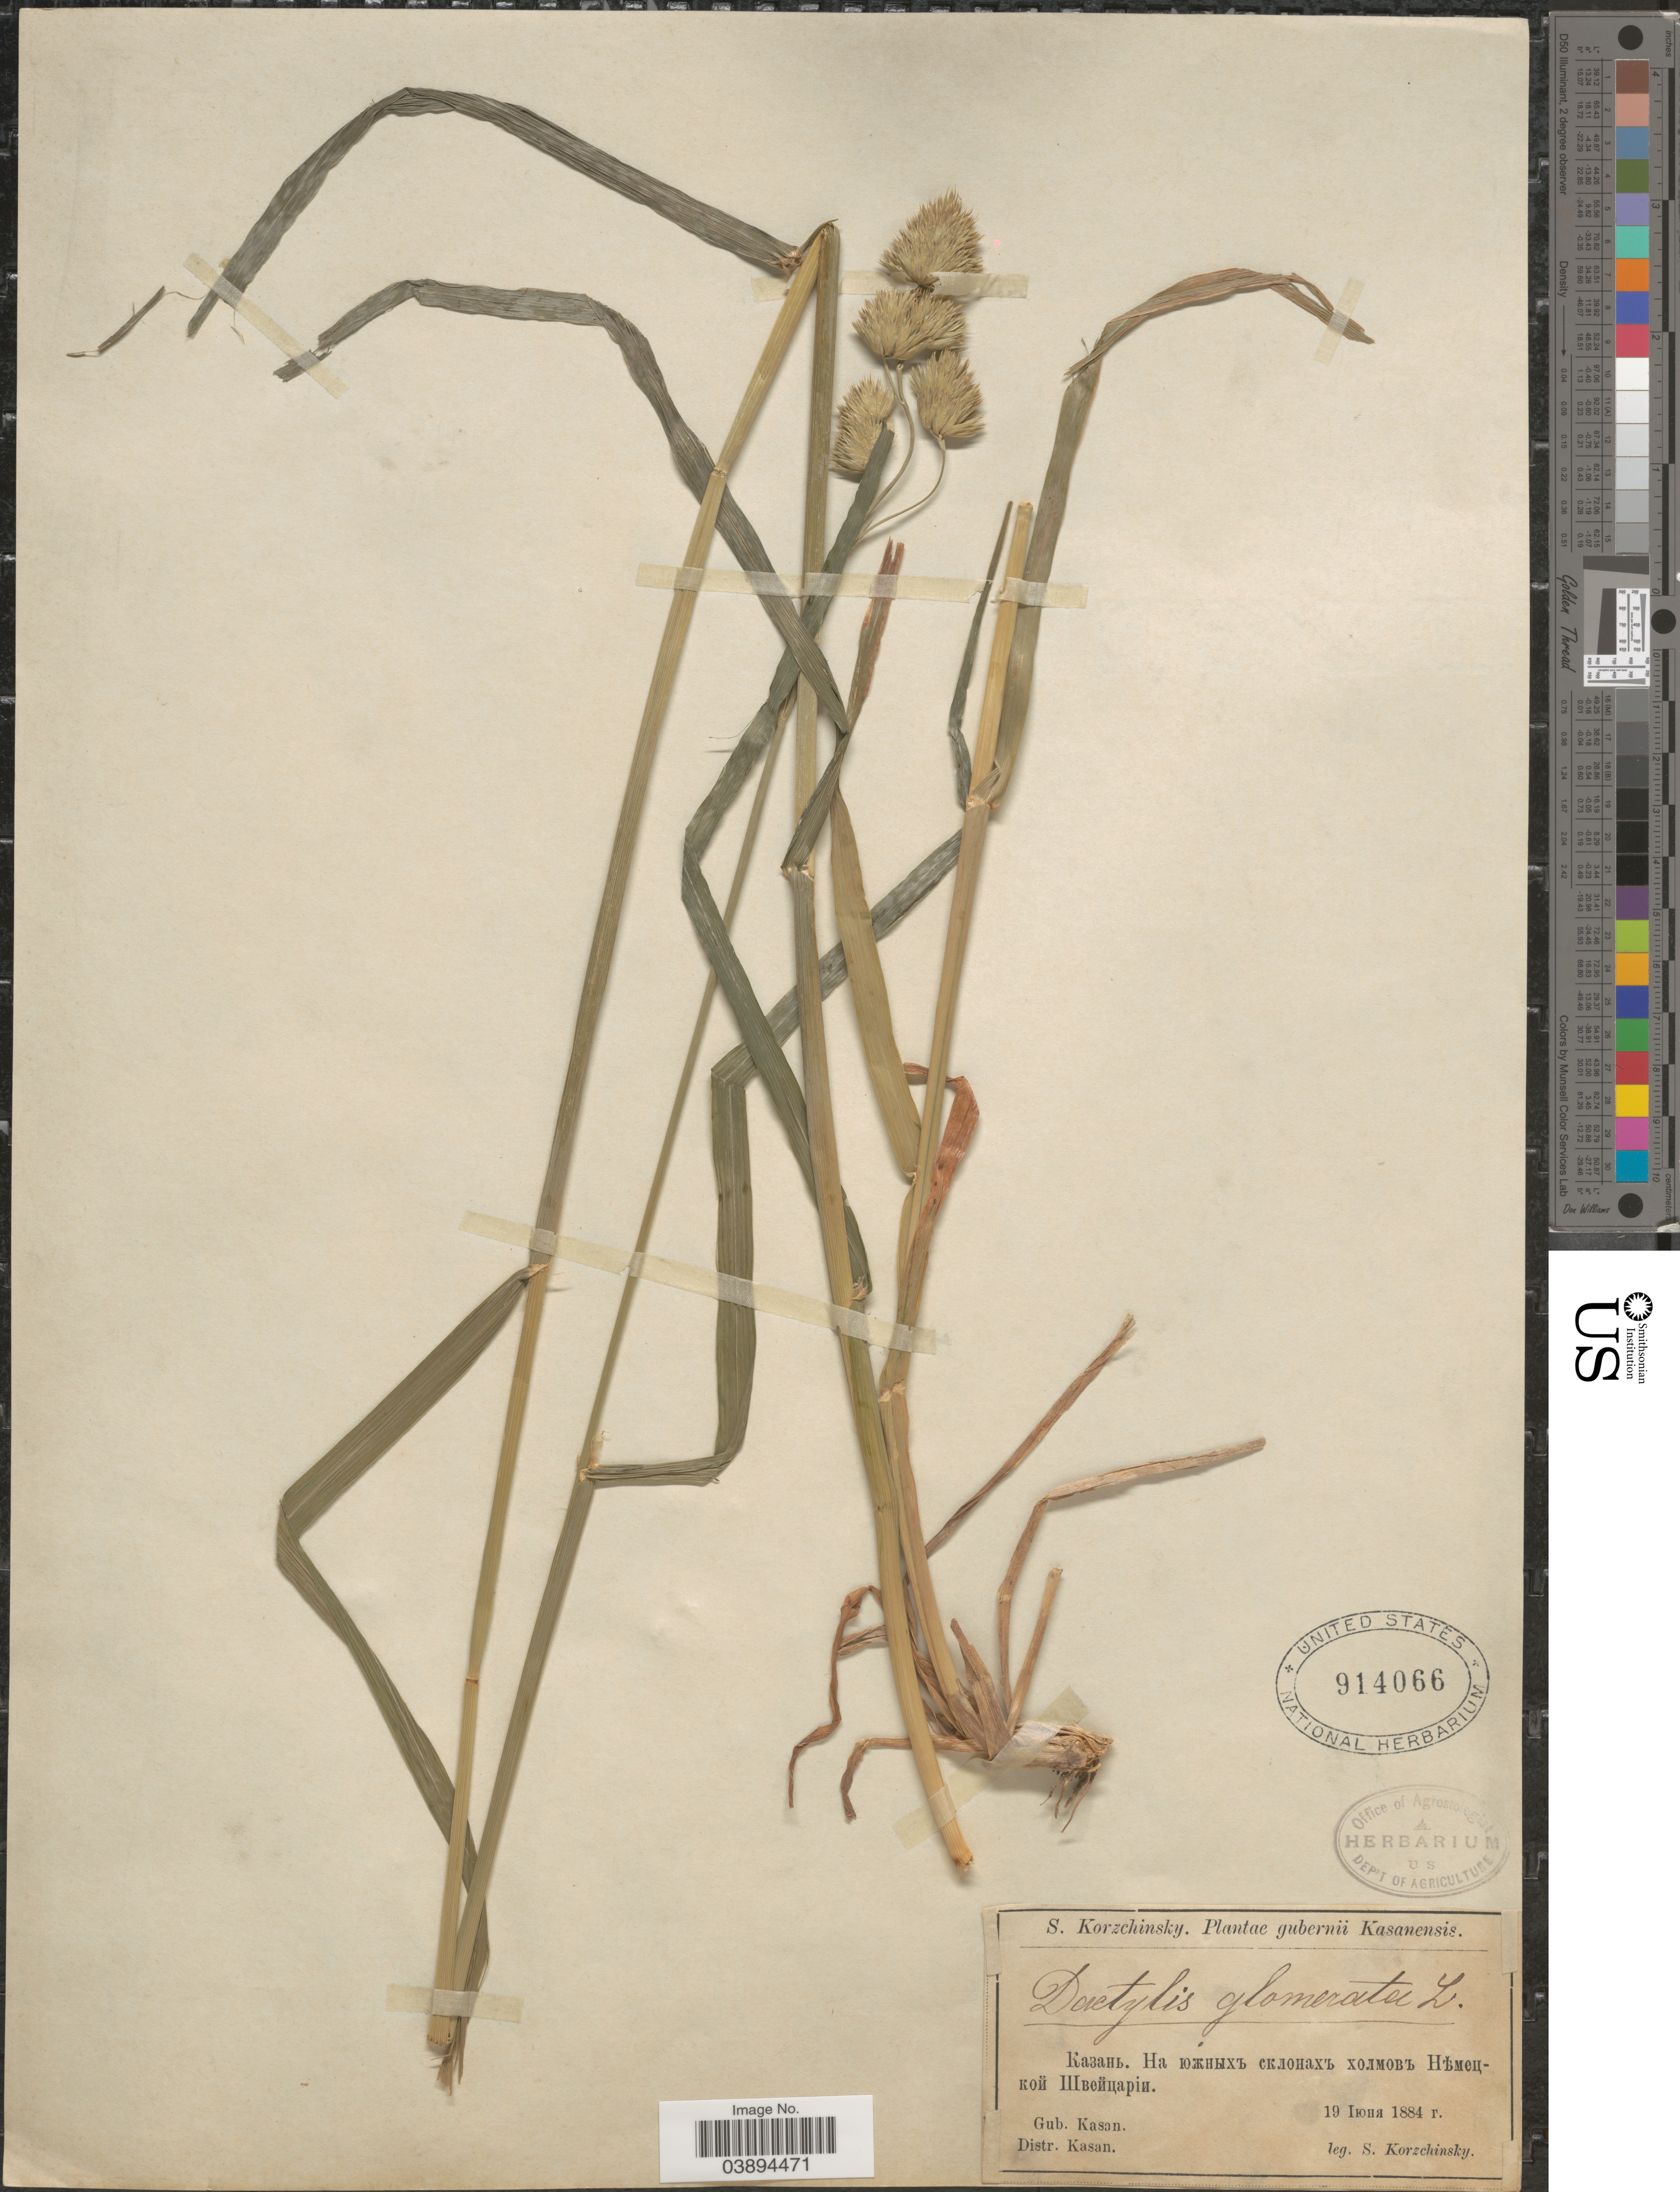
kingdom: Plantae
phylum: Tracheophyta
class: Liliopsida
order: Poales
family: Poaceae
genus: Dactylis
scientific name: Dactylis glomerata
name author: L.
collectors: S. Korzchinsky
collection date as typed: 19 x 1884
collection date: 1884-06-19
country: Russian Federation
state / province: Tatarstan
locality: Gubernii Kasanensis. Gub. Kasan. Distr. Kasan. Russko-Nemetskaya Shweitsariya Hills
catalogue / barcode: US 914066